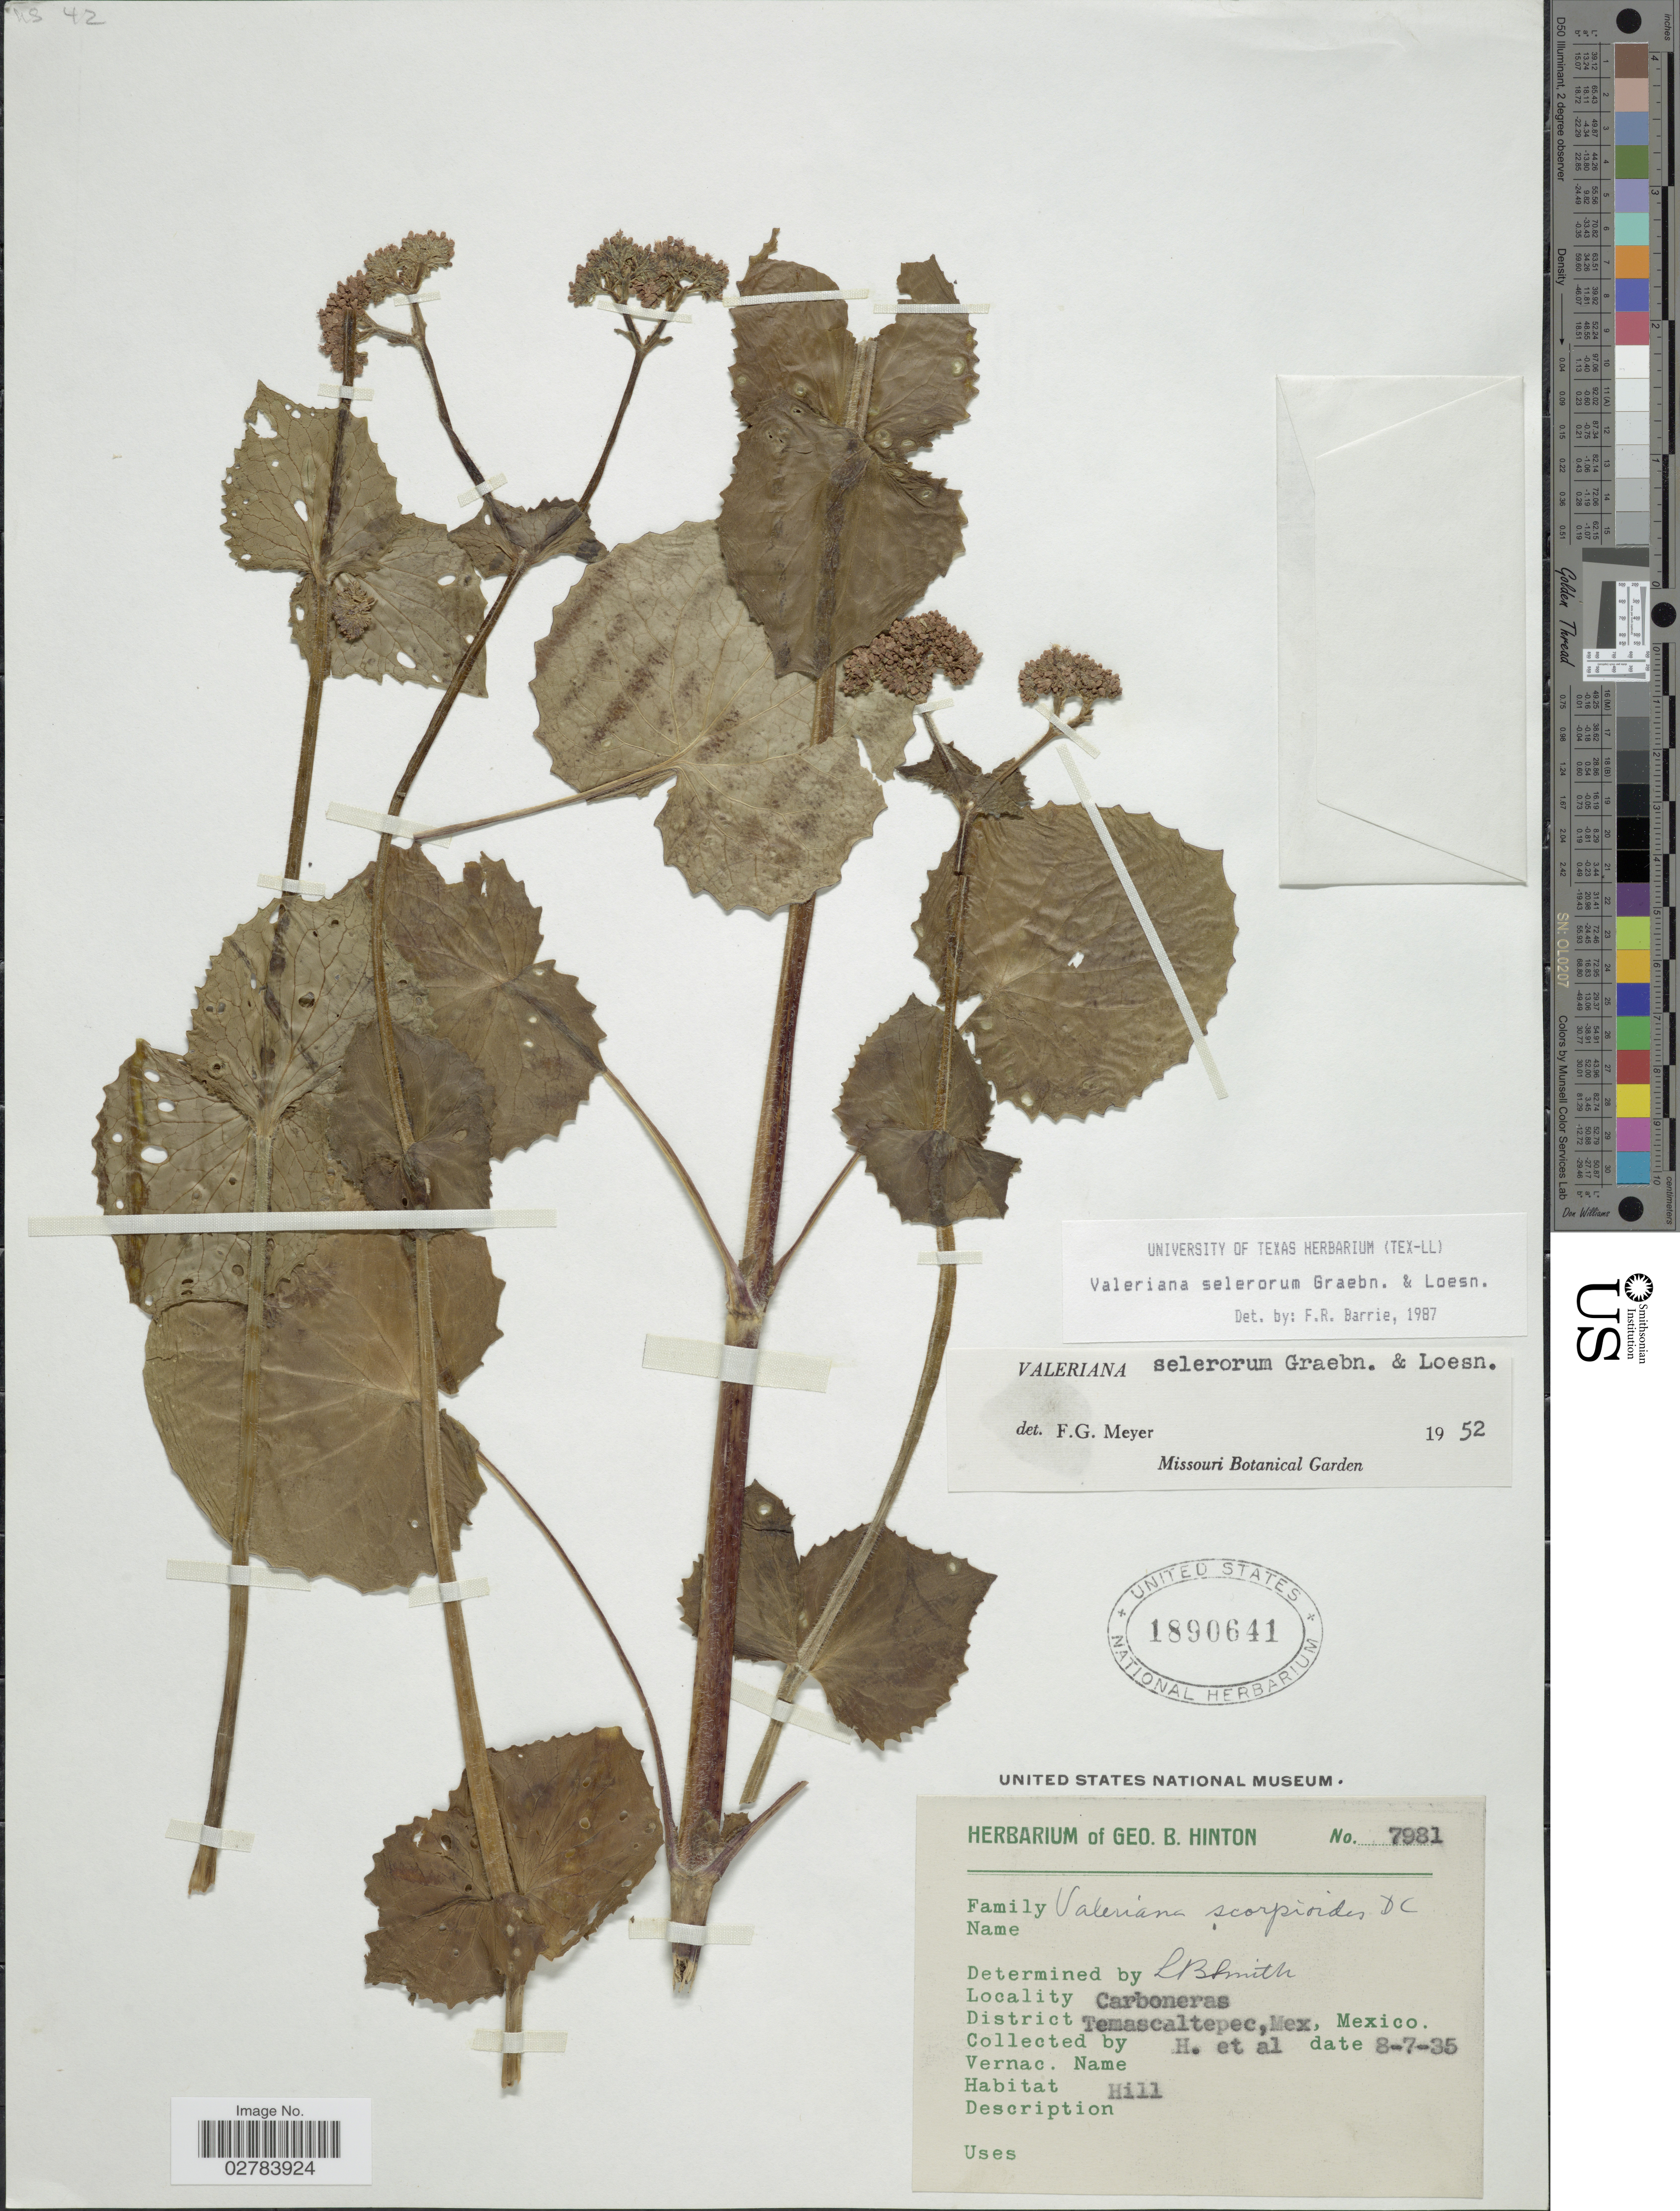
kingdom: Plantae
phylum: Tracheophyta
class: Magnoliopsida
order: Dipsacales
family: Caprifoliaceae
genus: Valeriana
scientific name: Valeriana selerorum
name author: Graebn. & Loes.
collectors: G. B. Hinton & et al.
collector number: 7981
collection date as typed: Transcribed d/m/y: 8/7/35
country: Mexico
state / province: México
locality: Carboneras, District Temascaltepec.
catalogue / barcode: US 1890641